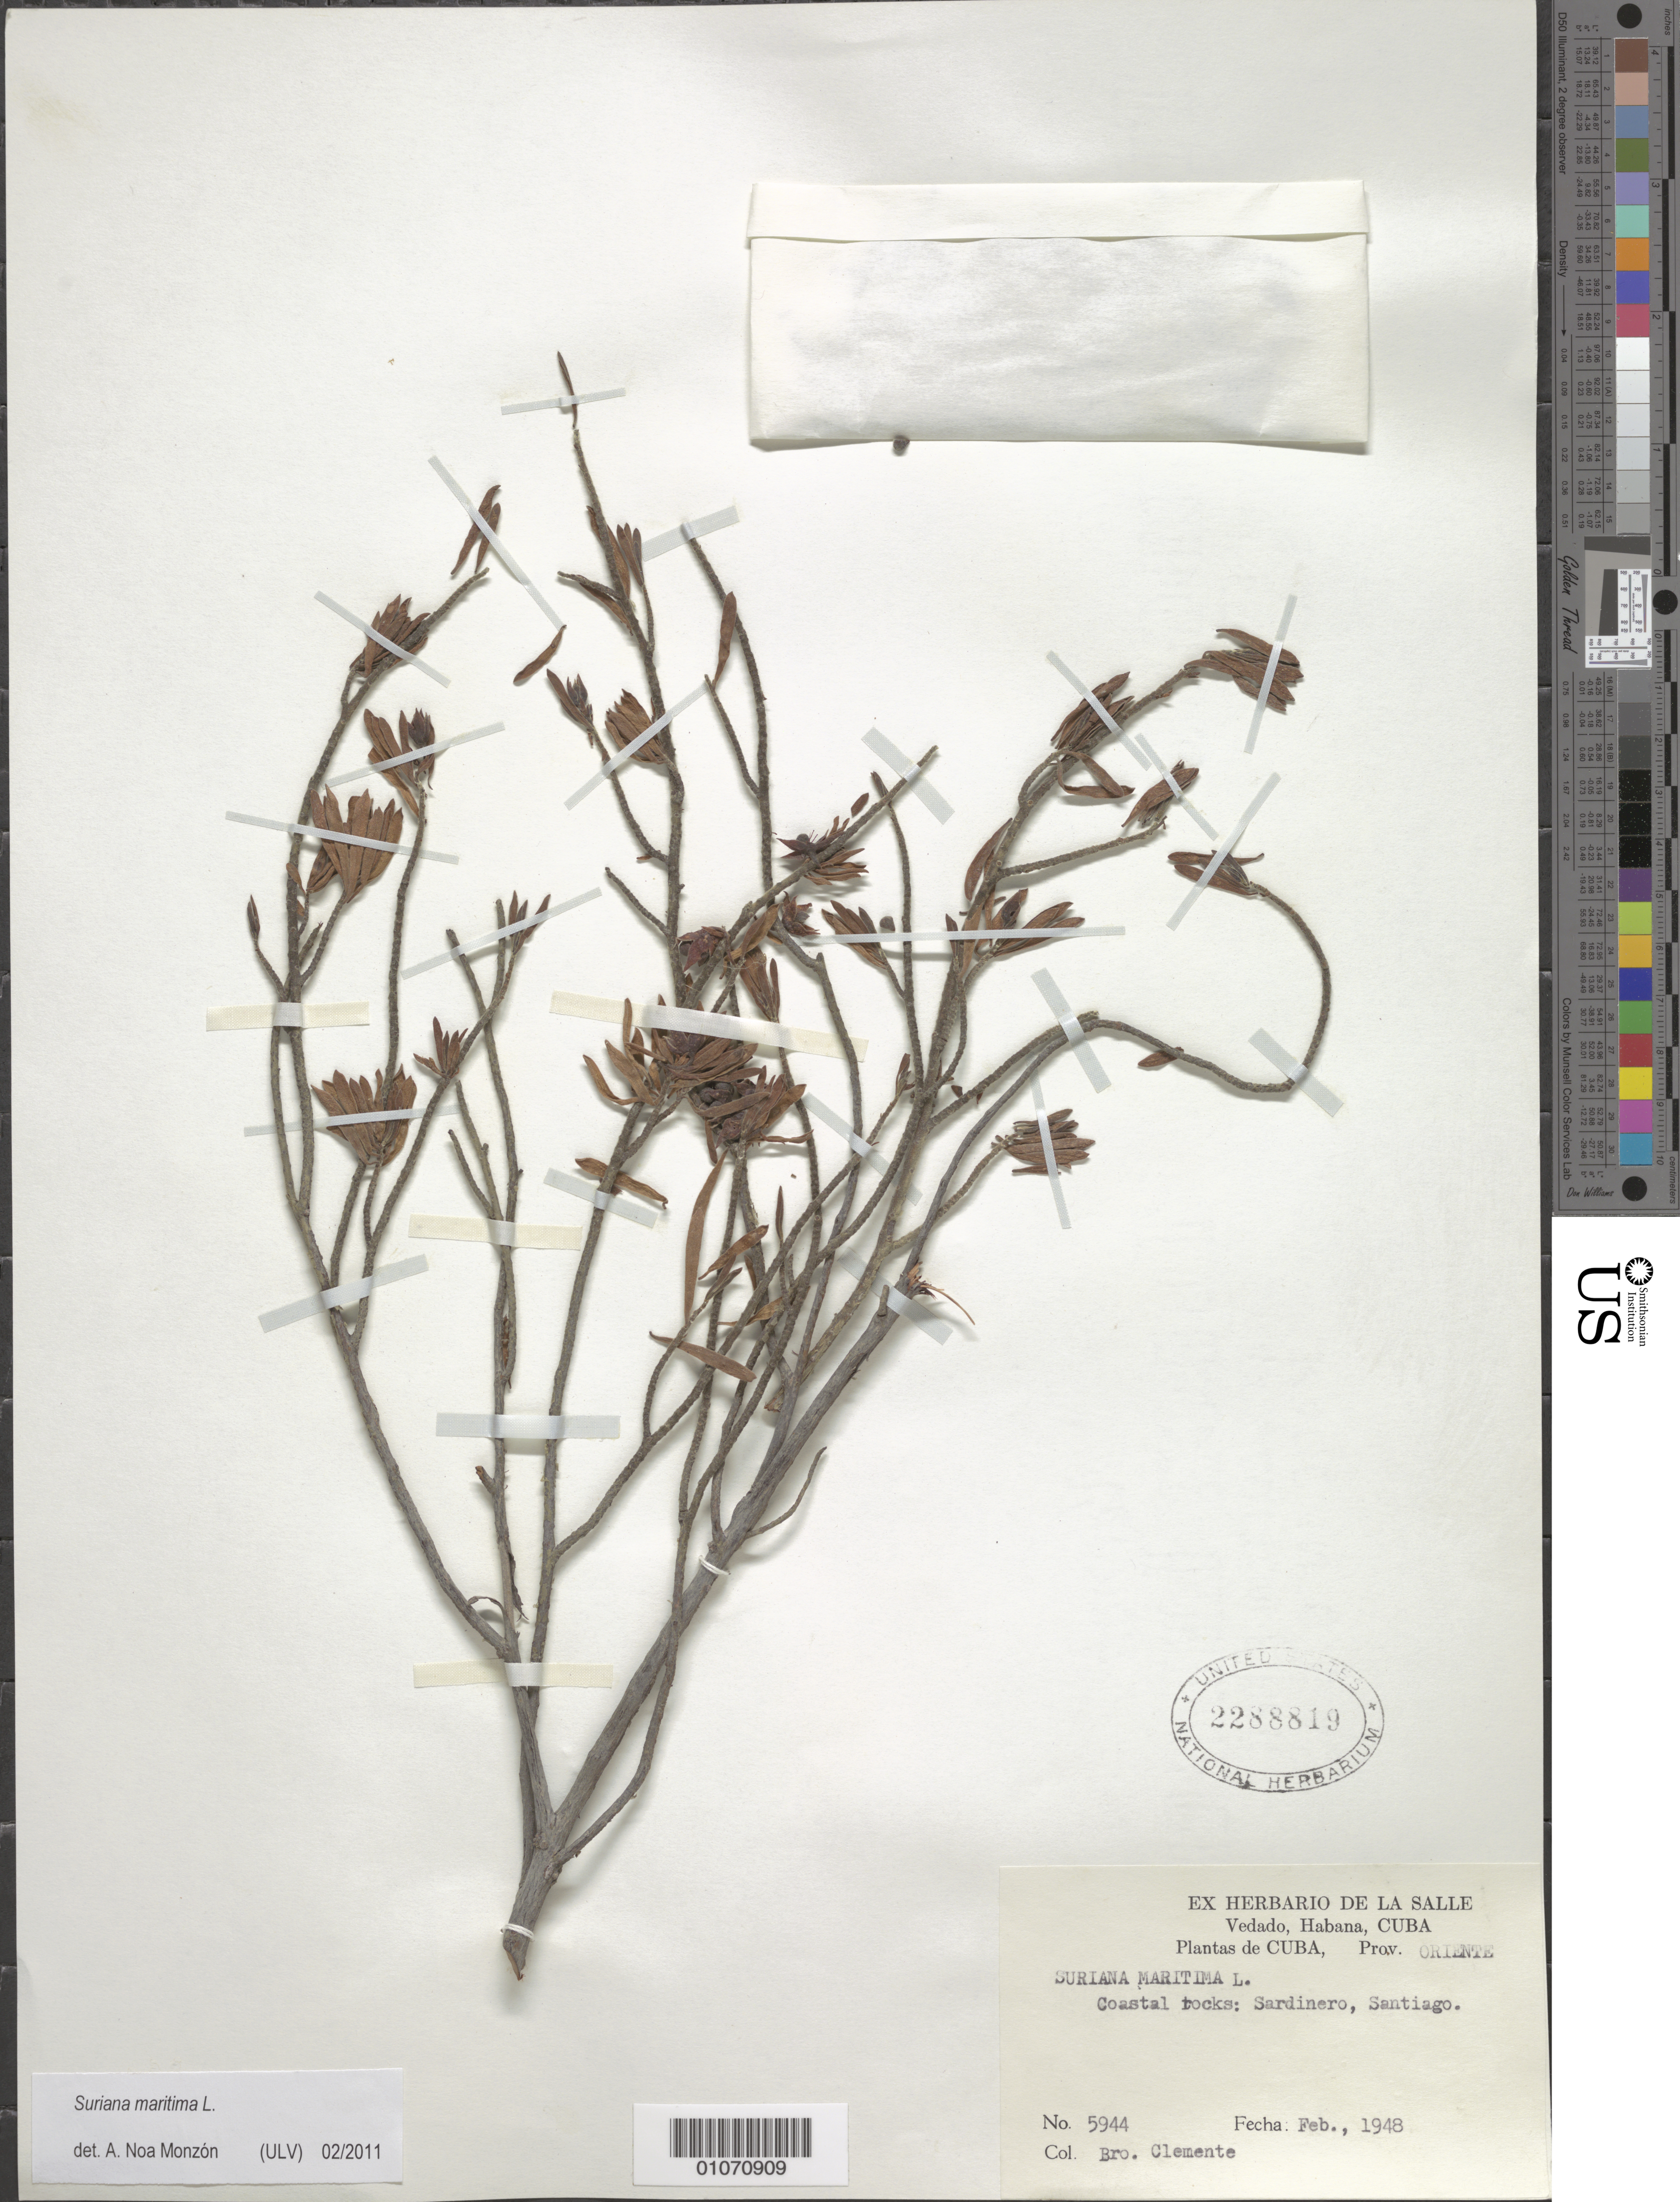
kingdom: Plantae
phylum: Tracheophyta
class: Magnoliopsida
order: Fabales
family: Surianaceae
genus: Suriana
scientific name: Suriana maritima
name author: L.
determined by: Noa Monzón, A.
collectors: Bro. Clemente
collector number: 5944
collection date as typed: Feb 1948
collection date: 1948-02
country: Cuba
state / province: Santiago de Cuba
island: Cuba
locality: Sardinero, Santiago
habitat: Coastal rocks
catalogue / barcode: US 2288819